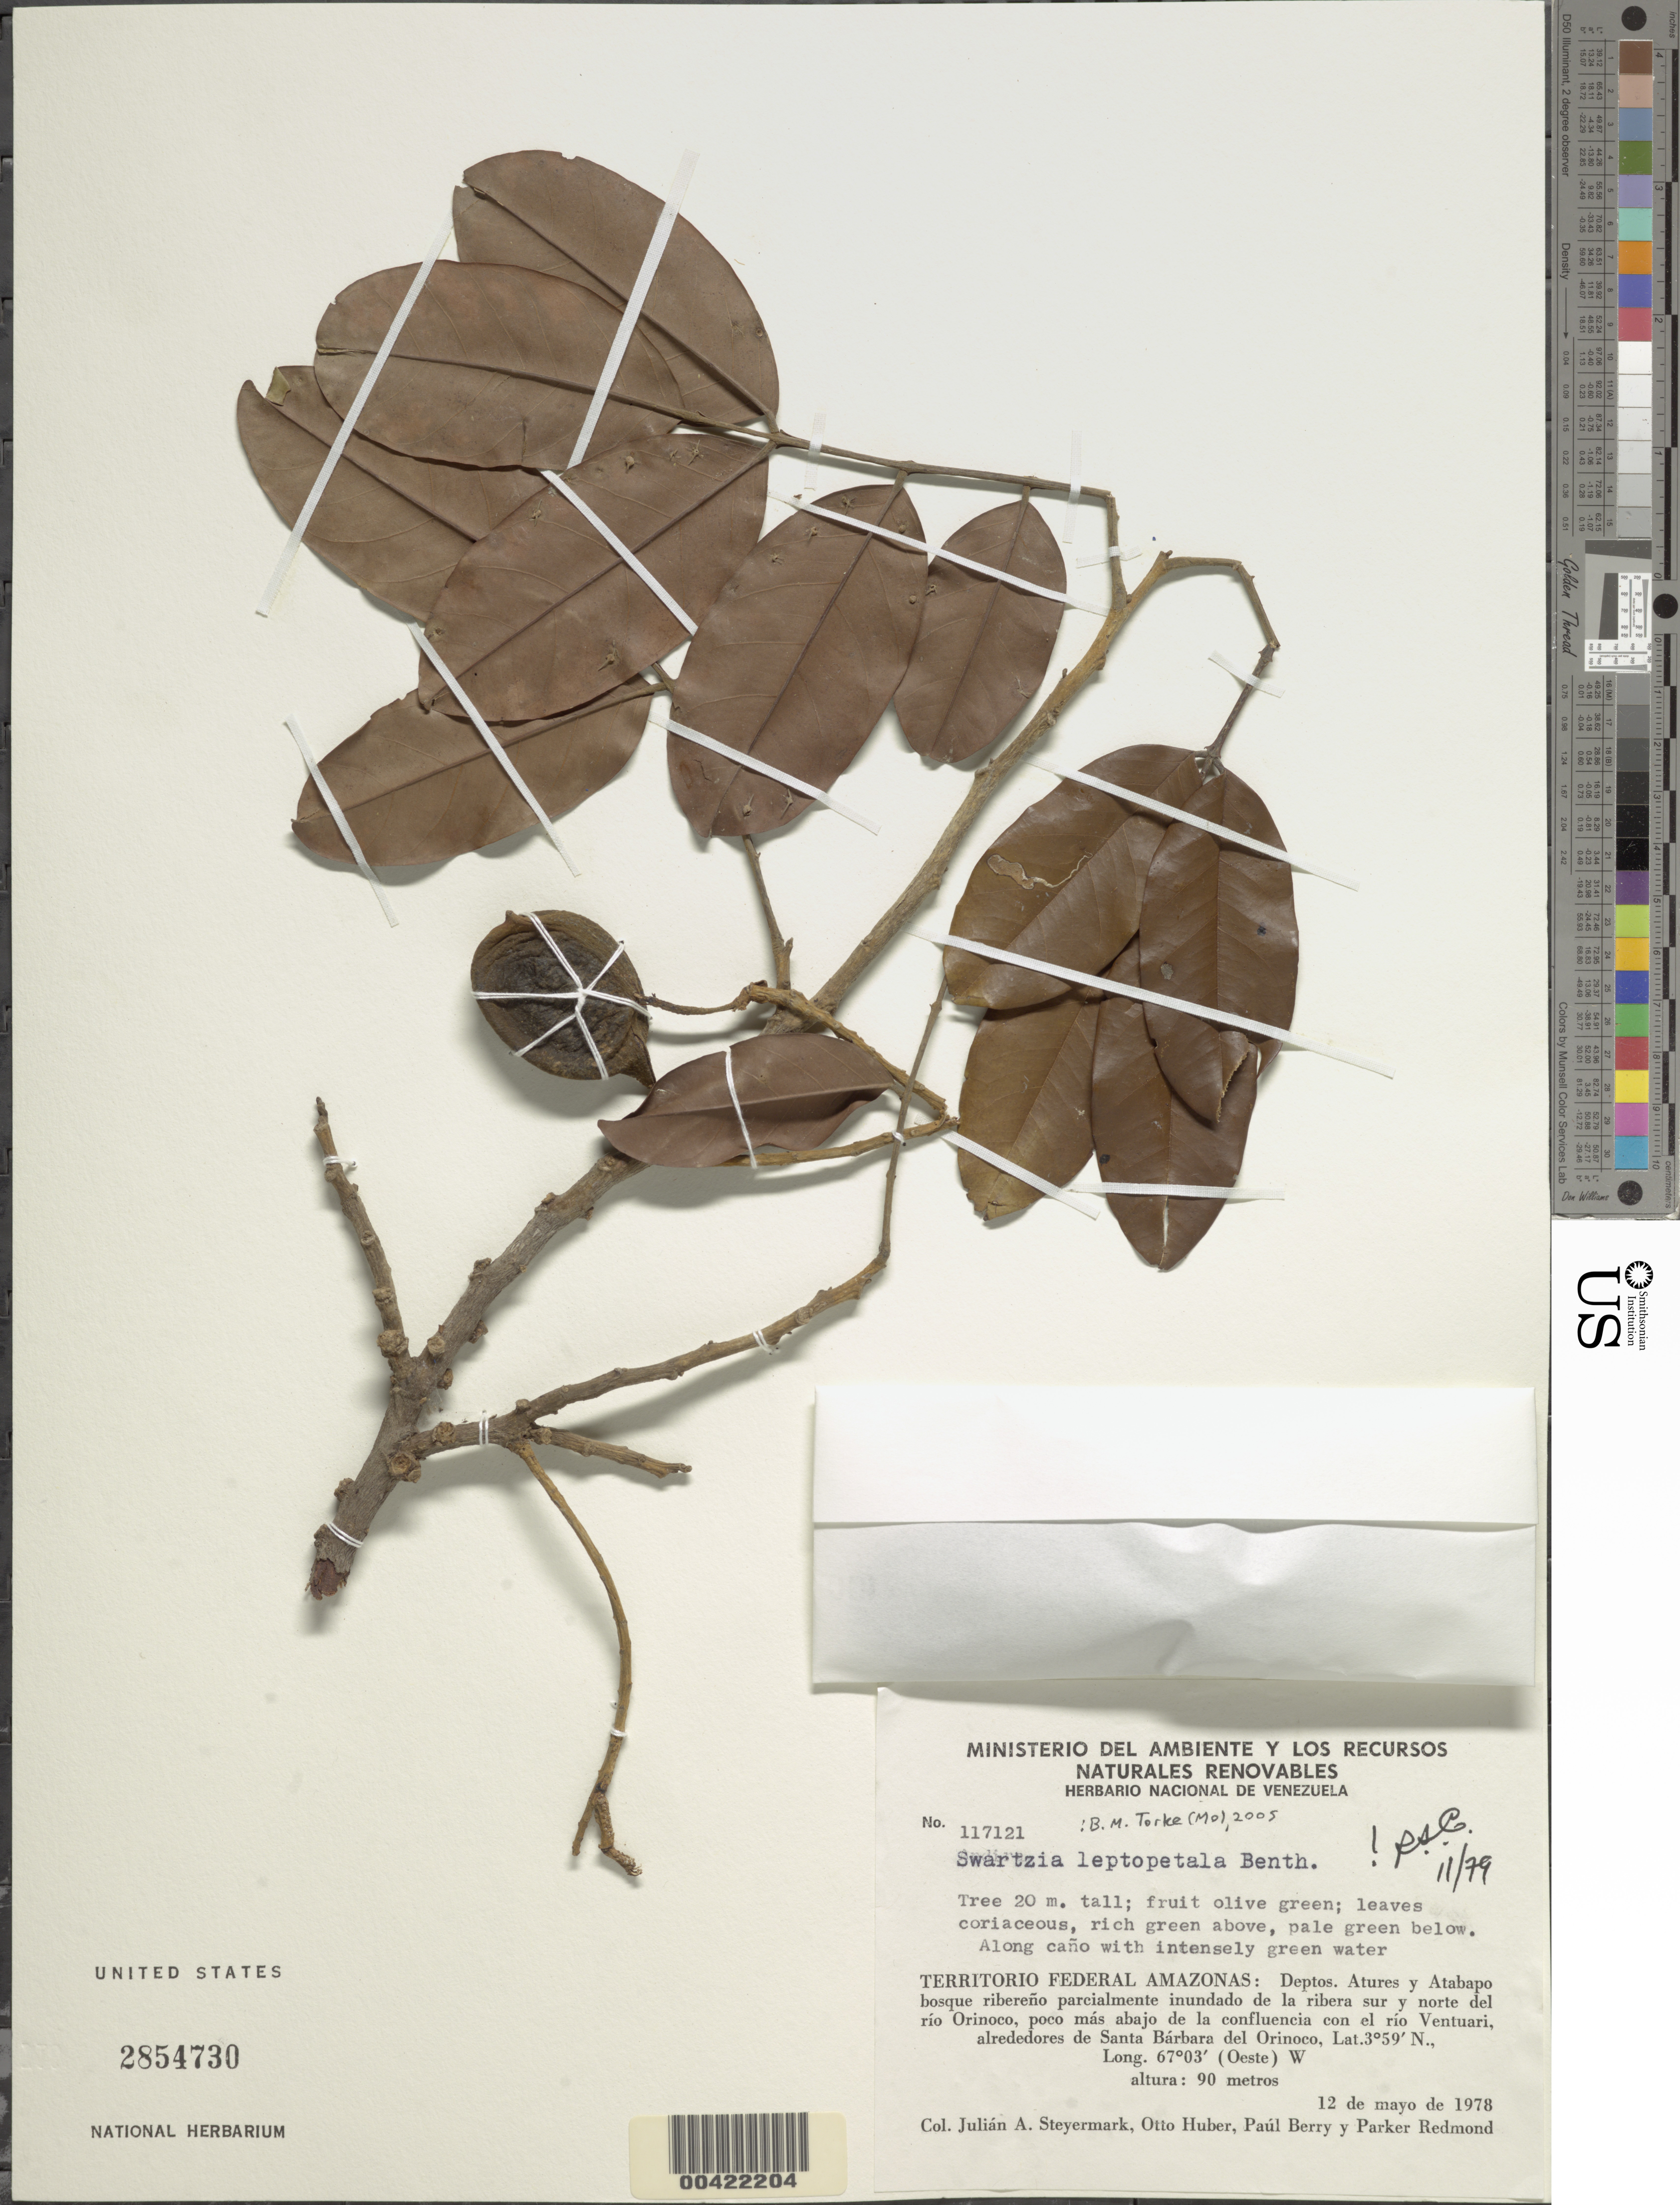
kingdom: Plantae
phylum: Tracheophyta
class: Magnoliopsida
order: Fabales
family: Fabaceae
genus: Swartzia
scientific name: Swartzia leptopetala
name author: Benth.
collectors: J. Steyermark, O. Huber, P. E. Berry & P. Redmond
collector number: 117121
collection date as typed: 12 May 1978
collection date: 1978-05-12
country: Venezuela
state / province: Amazonas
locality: Santa Barbara del orinoco, alrededores de;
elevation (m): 90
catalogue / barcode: US 2854730